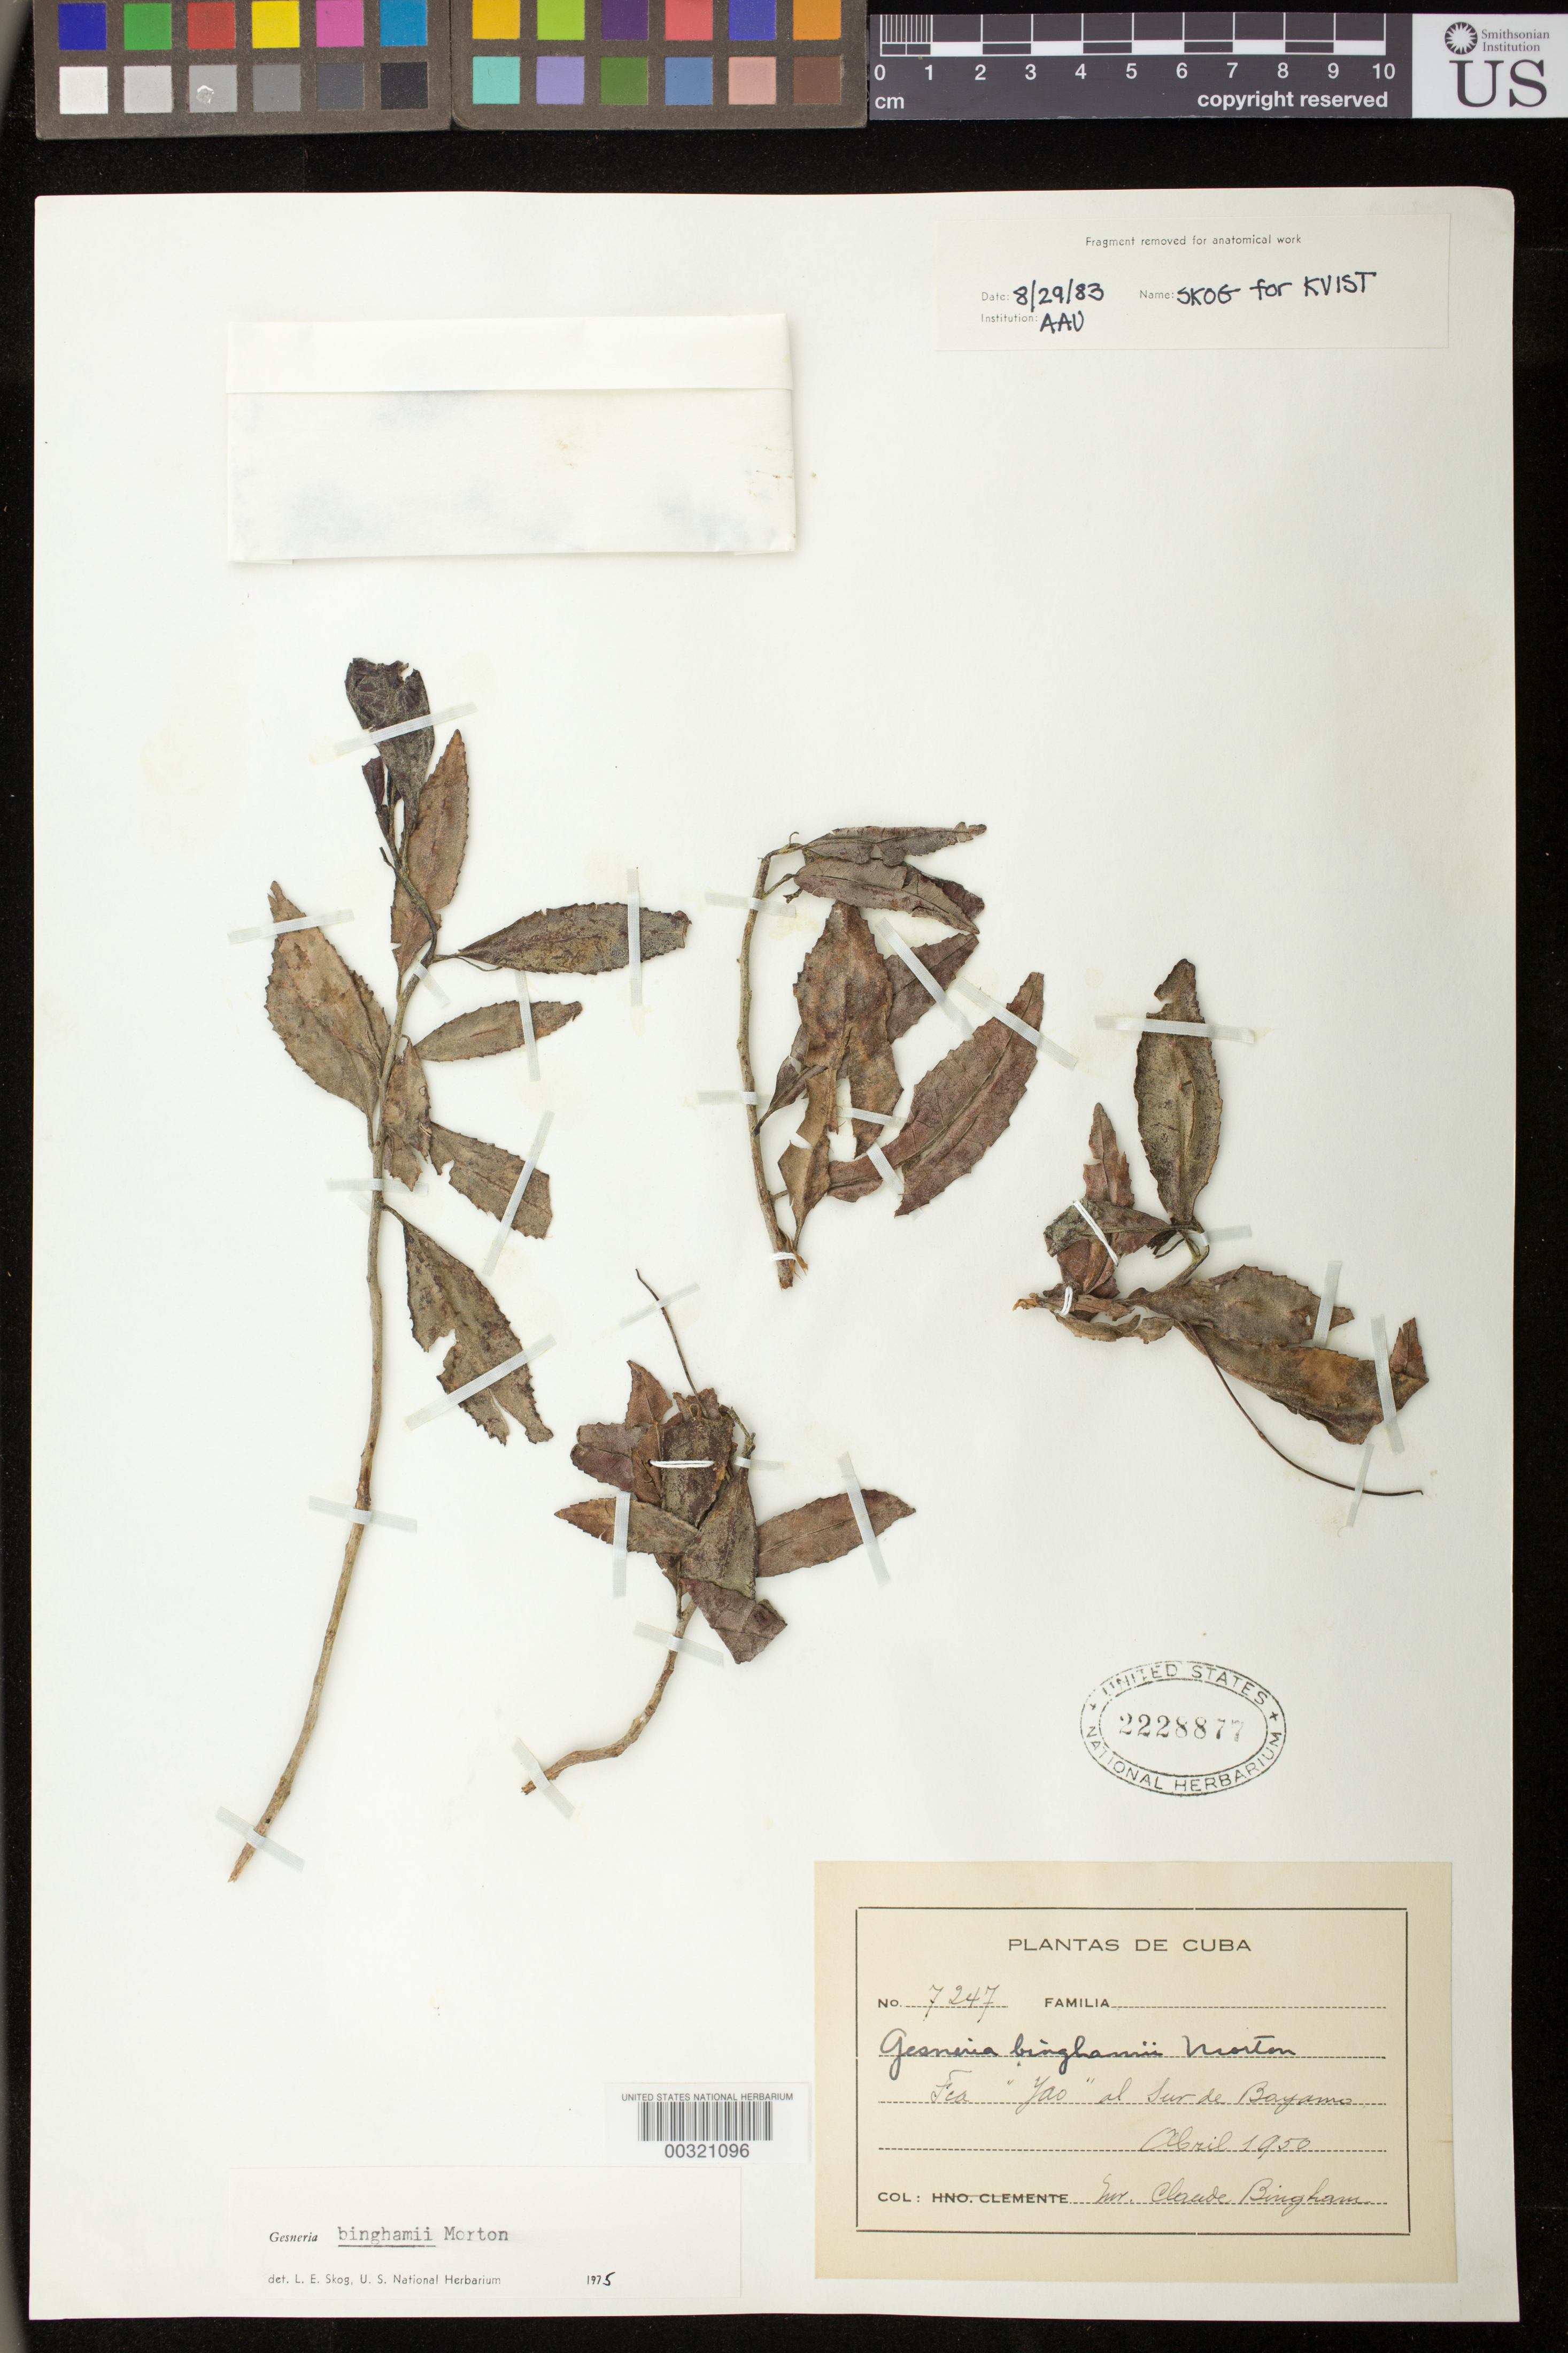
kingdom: Plantae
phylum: Tracheophyta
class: Magnoliopsida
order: Lamiales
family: Gesneriaceae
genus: Gesneria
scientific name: Gesneria binghamii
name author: C.V. Morton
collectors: C. Bingham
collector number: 7247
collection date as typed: Apr 1950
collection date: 1950-04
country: Cuba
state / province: Oriente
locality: Fca. "Yao" al Sur de Bayamo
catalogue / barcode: US 2228877